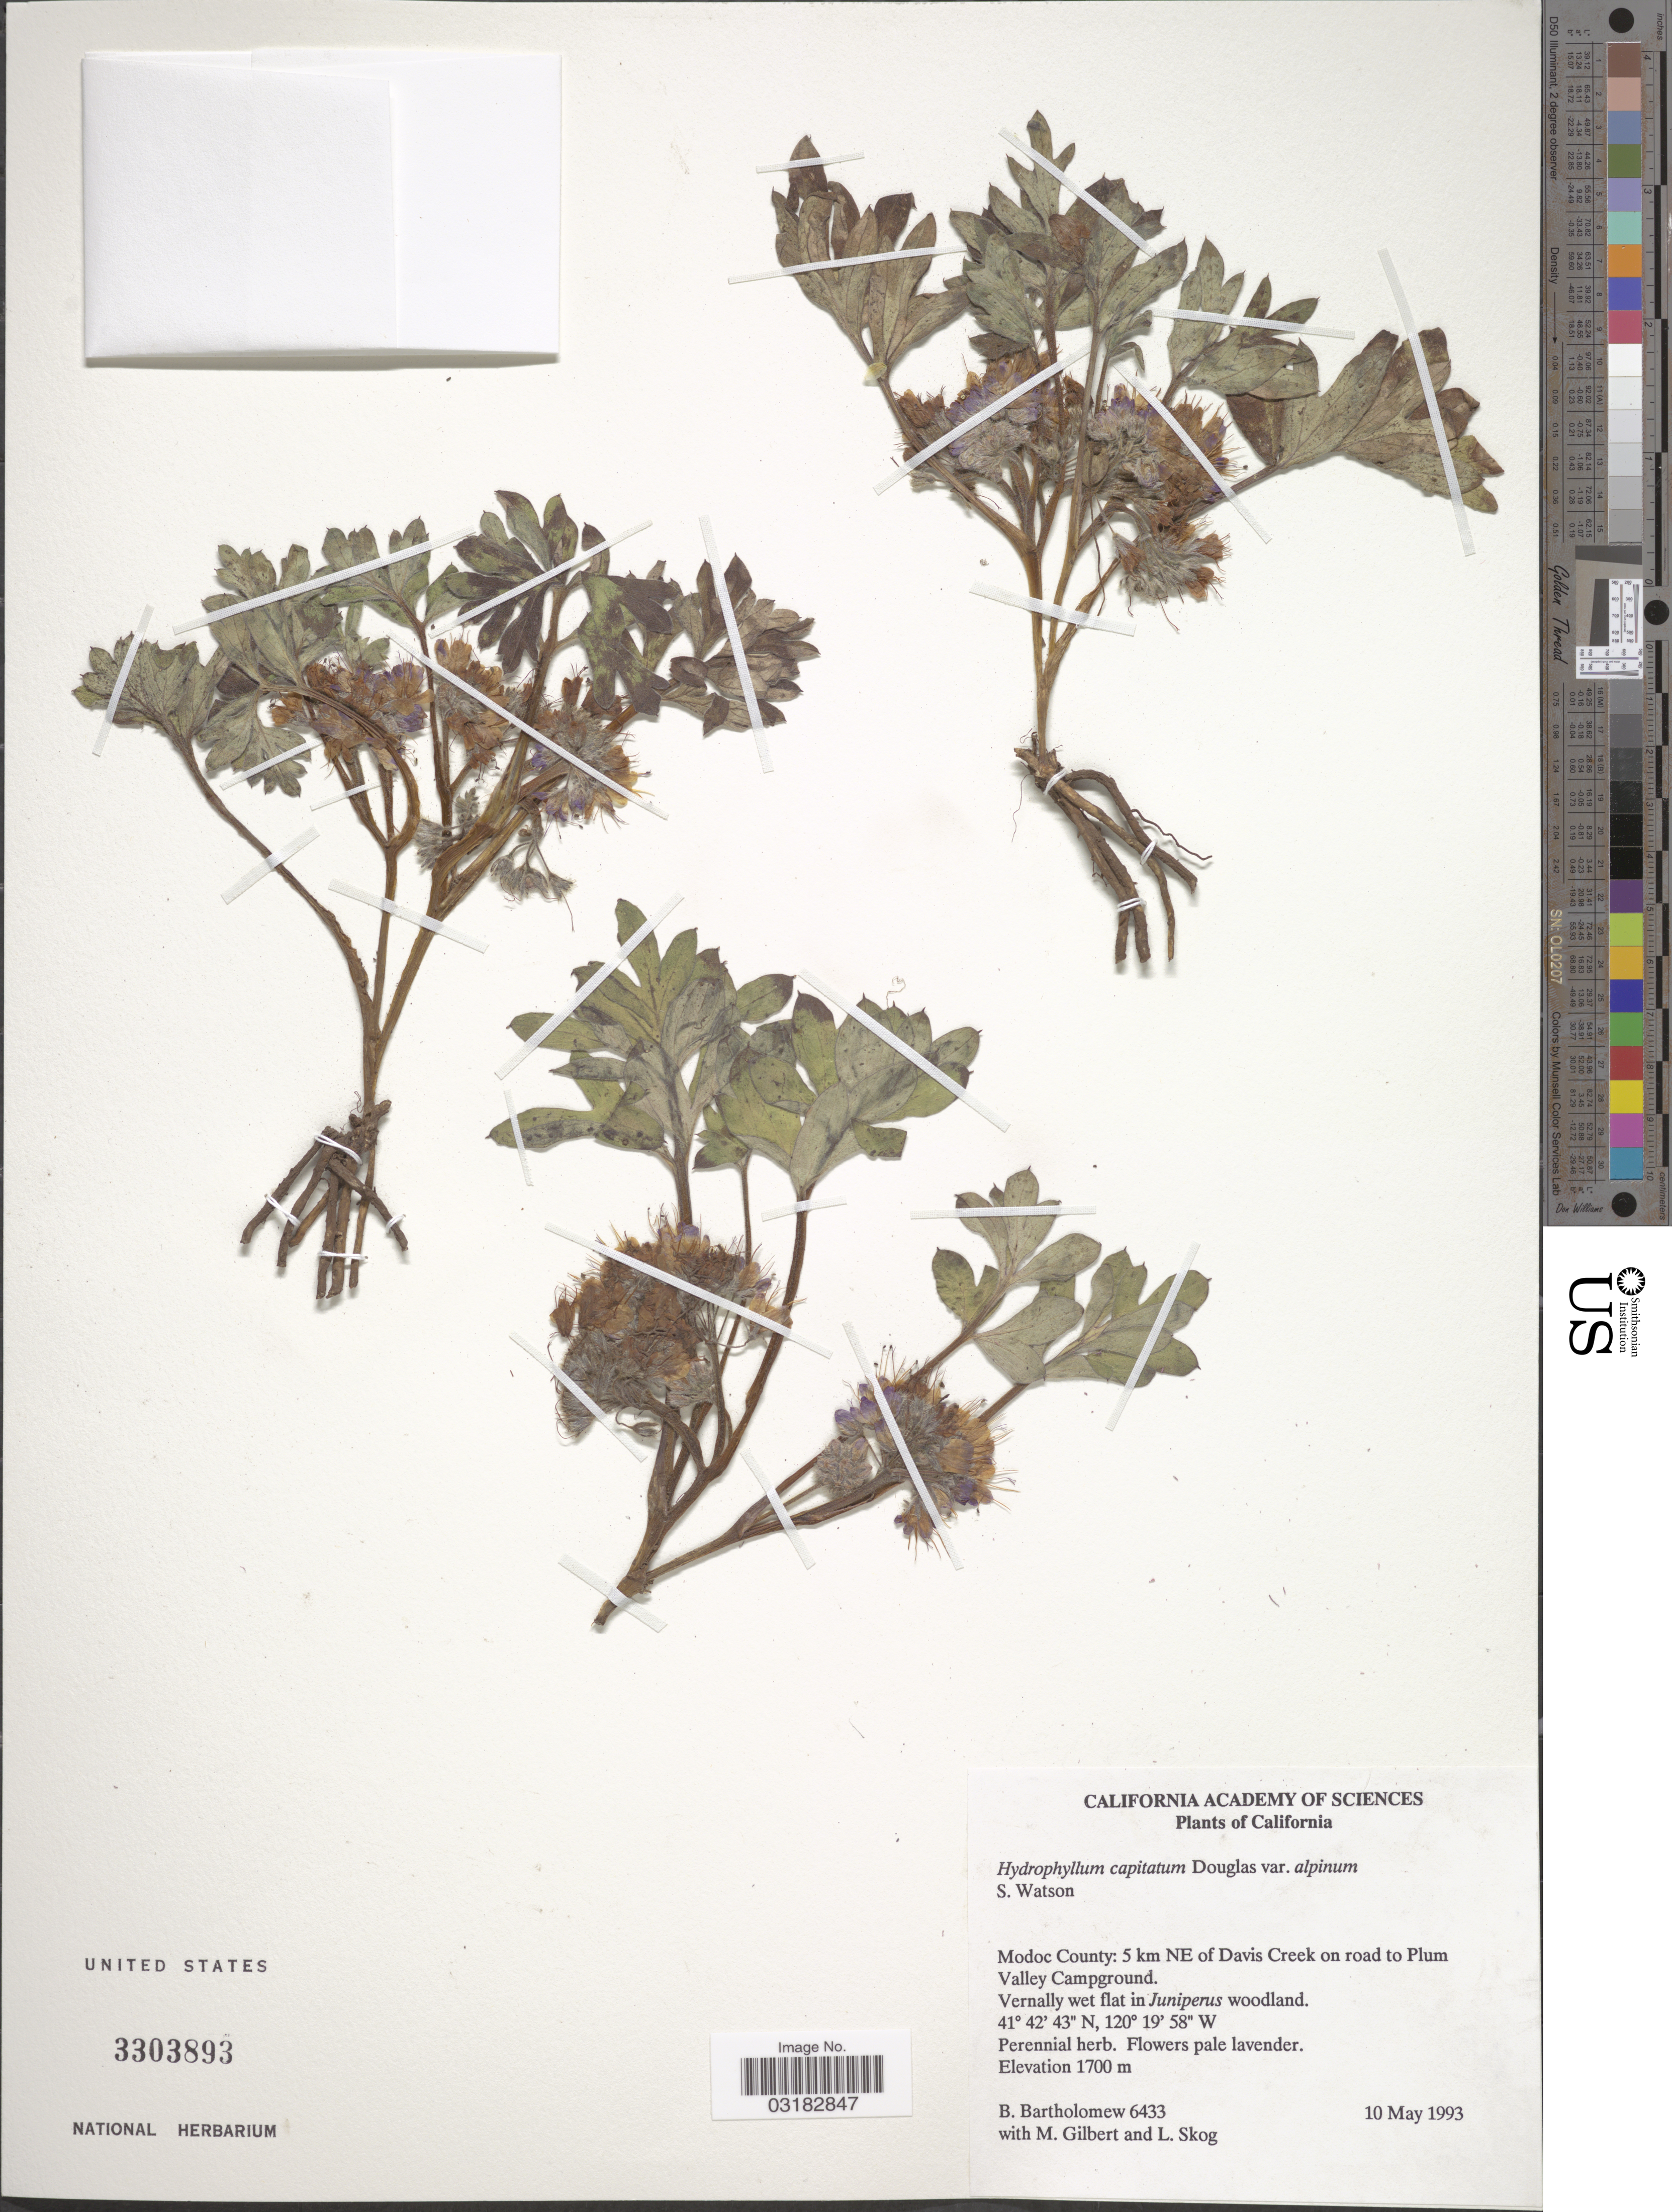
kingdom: Plantae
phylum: Tracheophyta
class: Magnoliopsida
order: Boraginales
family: Hydrophyllaceae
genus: Hydrophyllum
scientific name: Hydrophyllum capitatum var. alpinum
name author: S. Watson in C. King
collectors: B. Bartholomew, M. Gilbert & L. E. Skog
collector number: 6433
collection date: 1993-05-10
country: United States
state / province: California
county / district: Modoc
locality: Modoc County: 5 km NE of Davis Creek on road to Plum Valley Campground.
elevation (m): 1700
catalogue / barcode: US 3303893